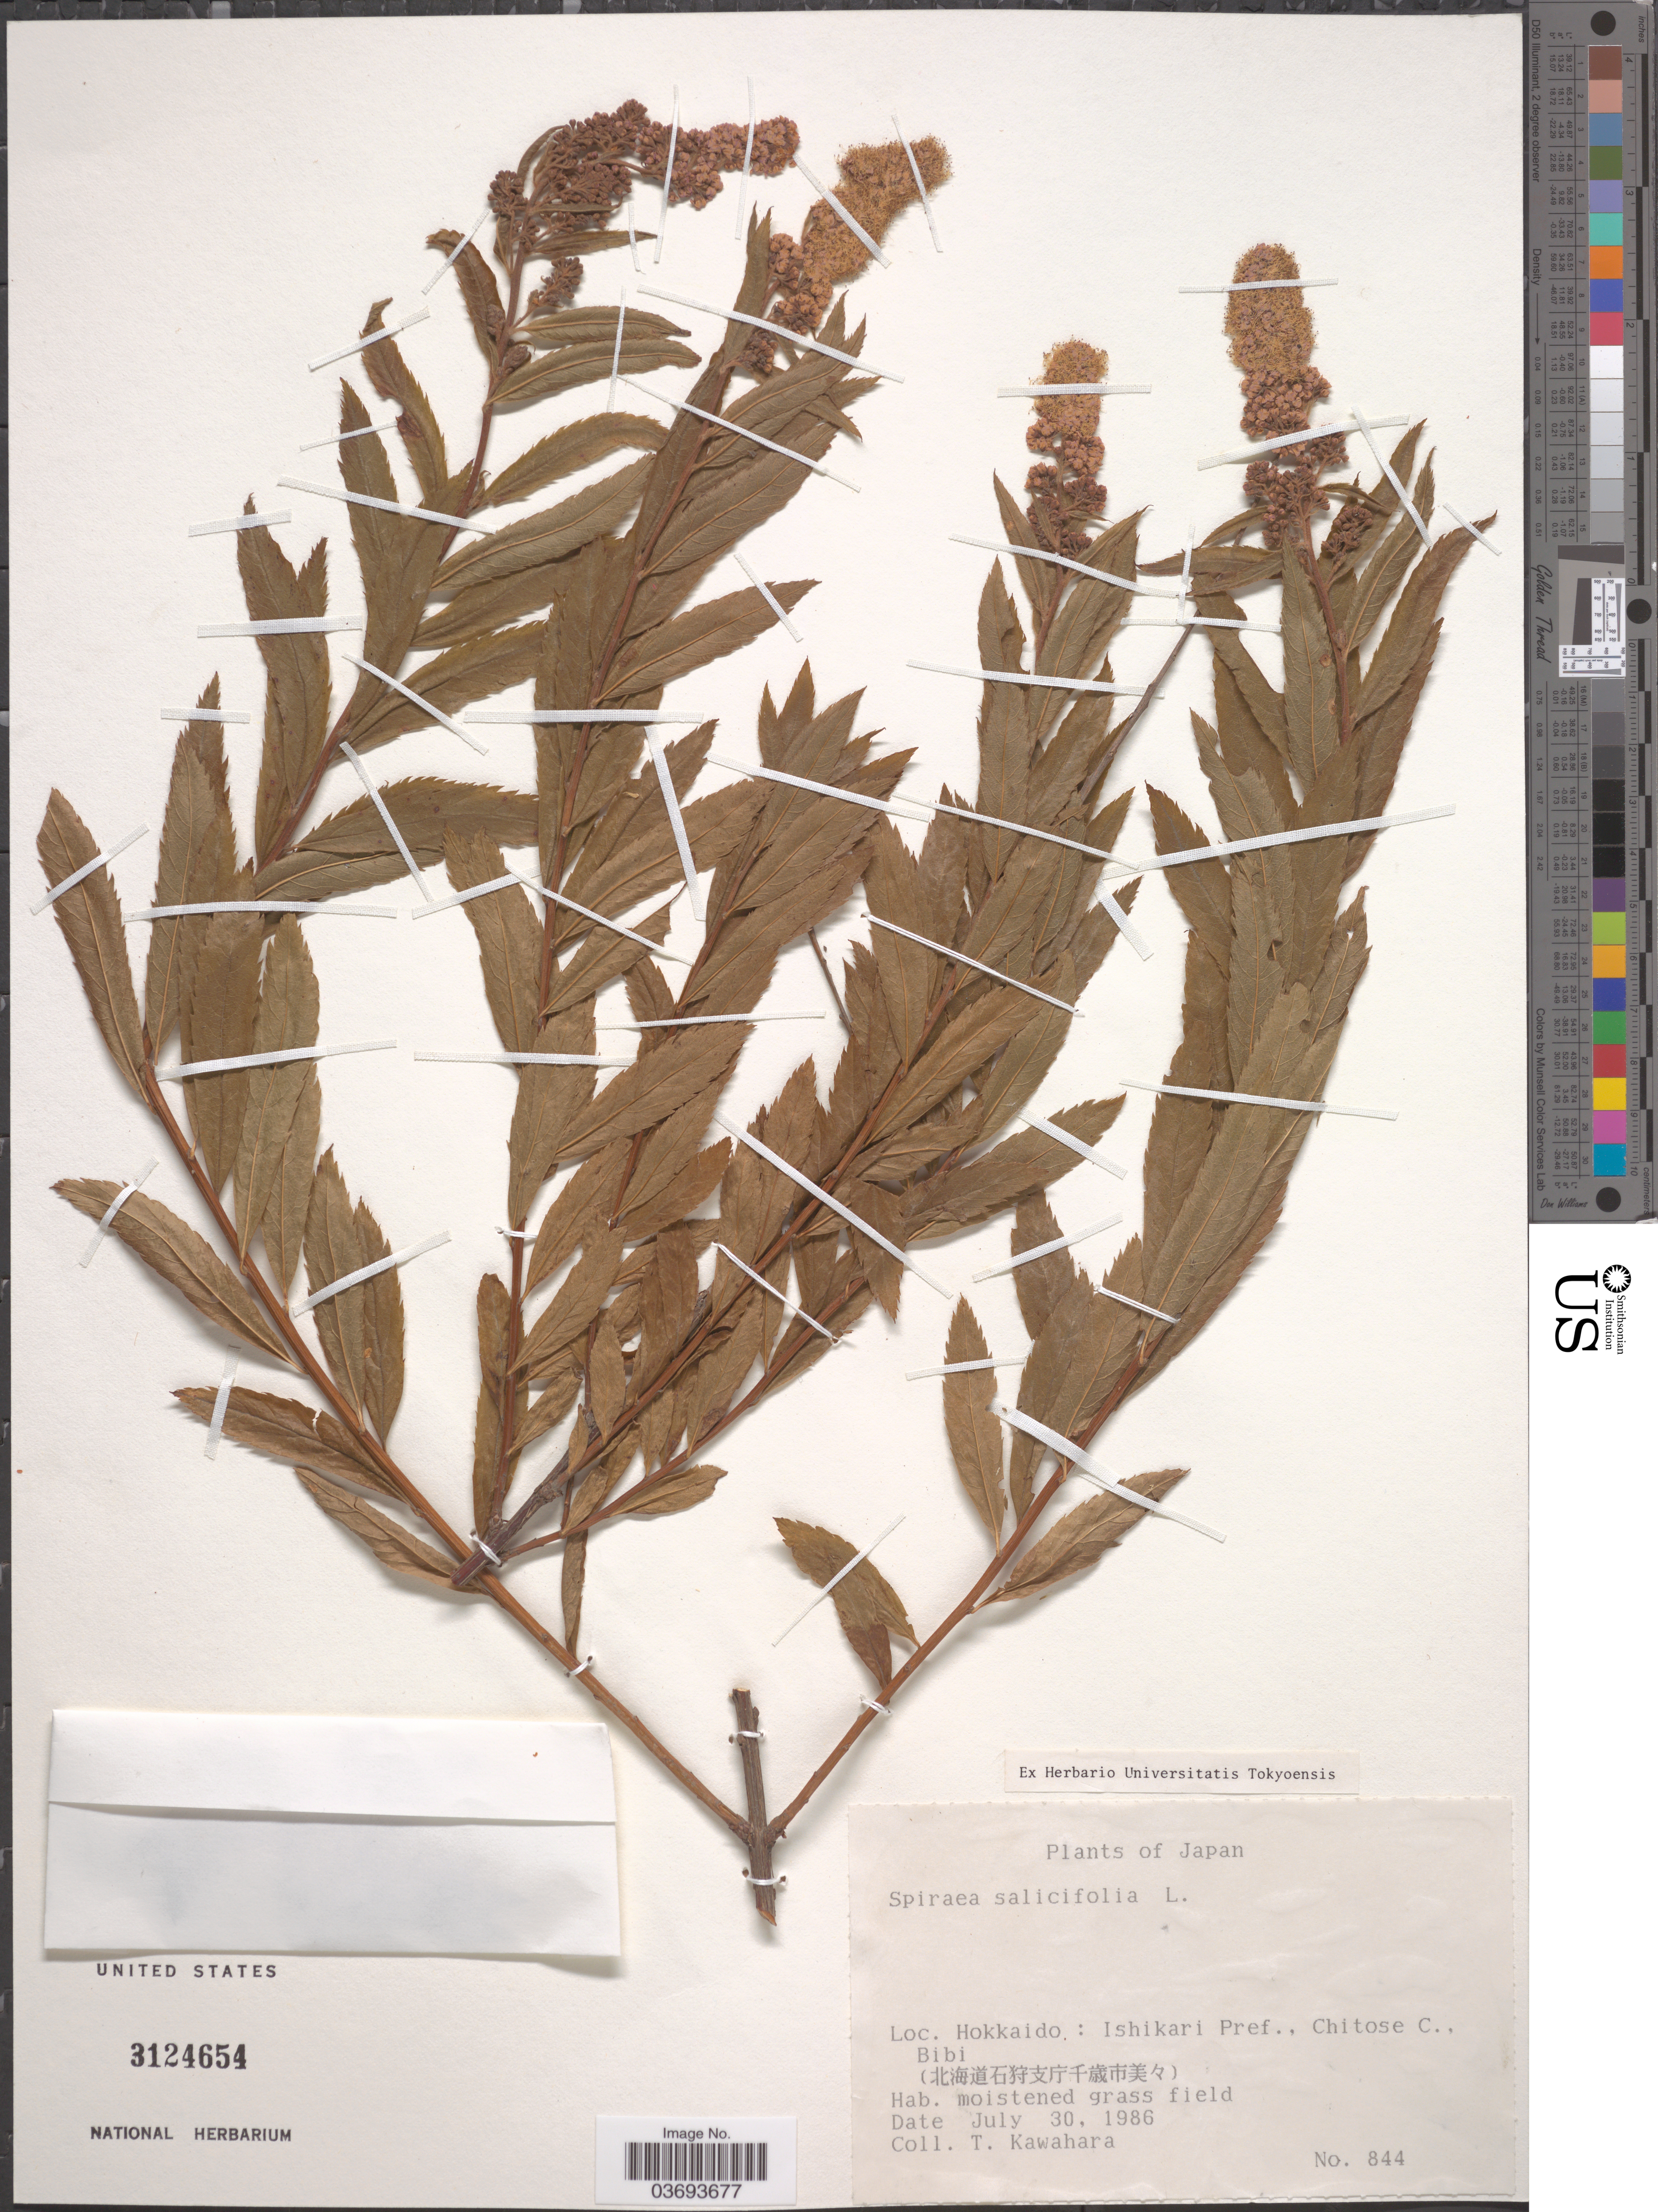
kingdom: Plantae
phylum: Tracheophyta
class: Magnoliopsida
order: Rosales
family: Rosaceae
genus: Spiraea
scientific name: Spiraea salicifolia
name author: L.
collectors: T. Kawahara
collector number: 844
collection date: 1986-07-30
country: Japan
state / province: Hokkaidō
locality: Ishikari Pref., Chitose C., Bibi (X).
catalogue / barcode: US 3124654